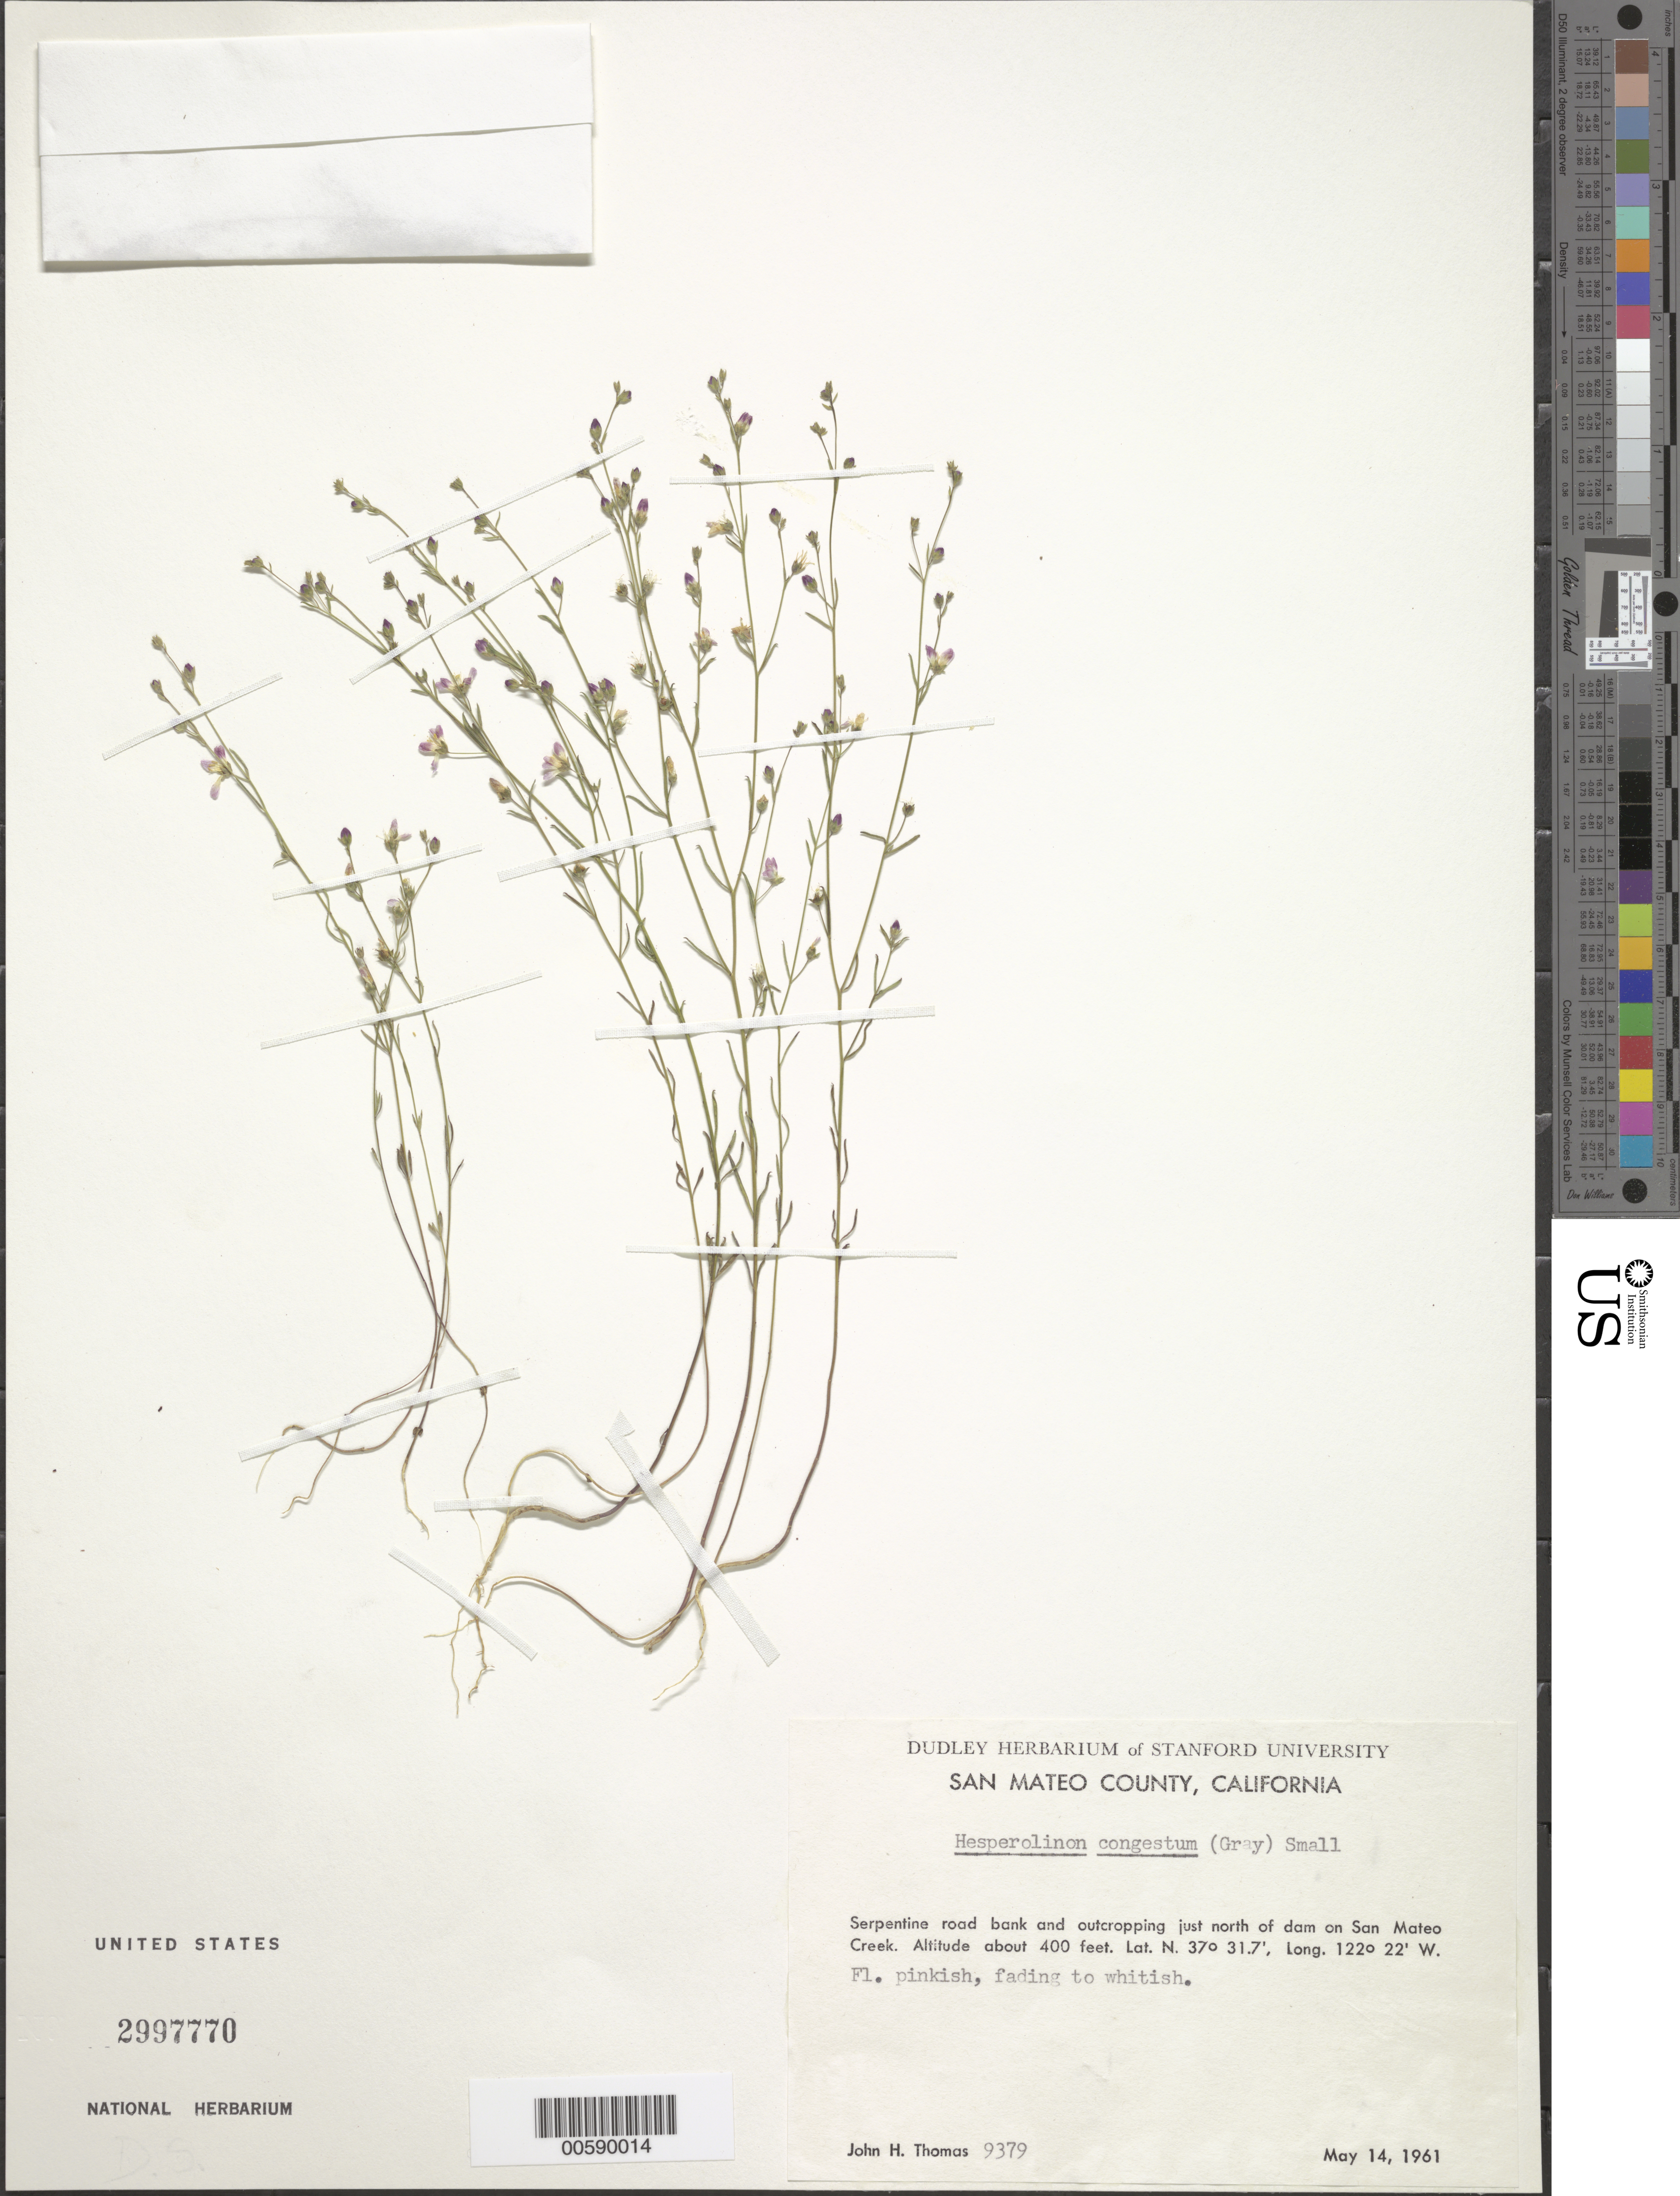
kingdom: Plantae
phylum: Tracheophyta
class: Magnoliopsida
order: Malpighiales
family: Linaceae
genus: Linum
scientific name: Linum congestum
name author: A. Gray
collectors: J. H. Thomas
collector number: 9379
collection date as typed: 14 May 1961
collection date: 1961-05-14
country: United States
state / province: California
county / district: San Mateo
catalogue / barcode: US 2997770